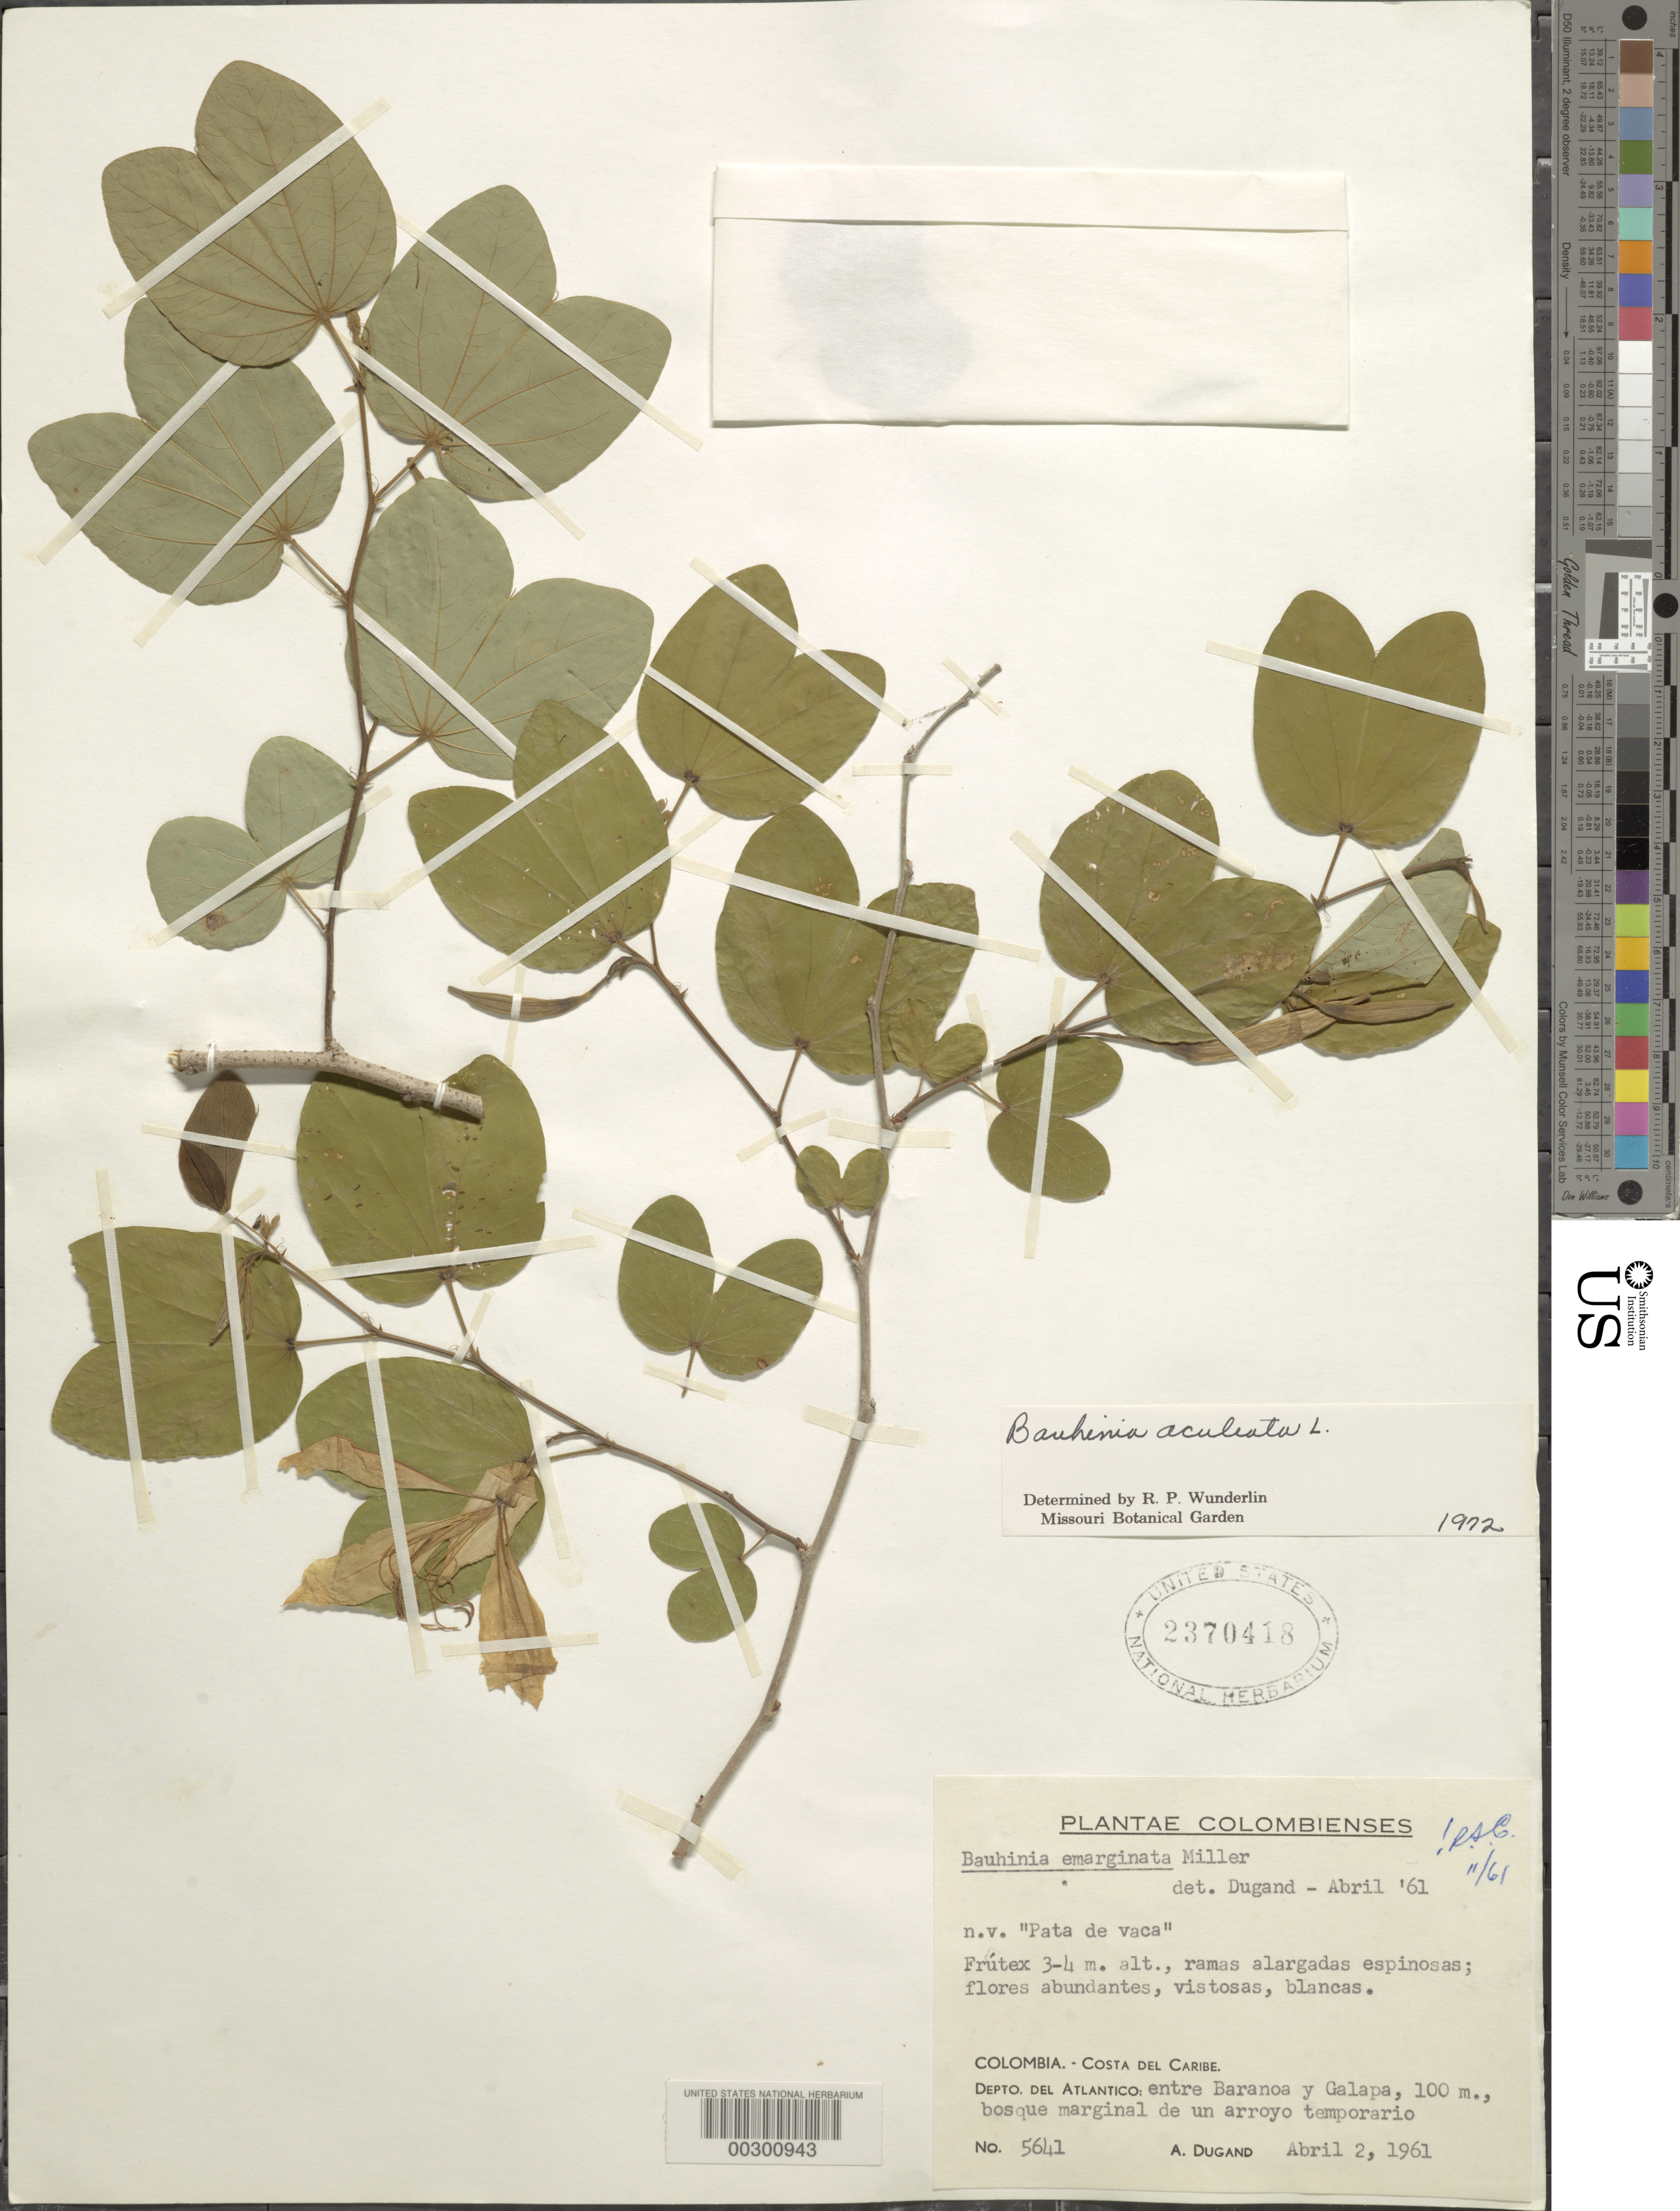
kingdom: Plantae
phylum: Tracheophyta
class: Magnoliopsida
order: Fabales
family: Fabaceae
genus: Bauhinia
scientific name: Bauhinia aculeata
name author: L.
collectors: A. Dugand G.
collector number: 5641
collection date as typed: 02 Apr 1961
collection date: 1961-04-02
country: Colombia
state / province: Atlántico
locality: Between Baranoa and Galapa; Costa del Caribe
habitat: Edge of forest on temporary arroyo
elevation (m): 100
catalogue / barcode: US 2370418